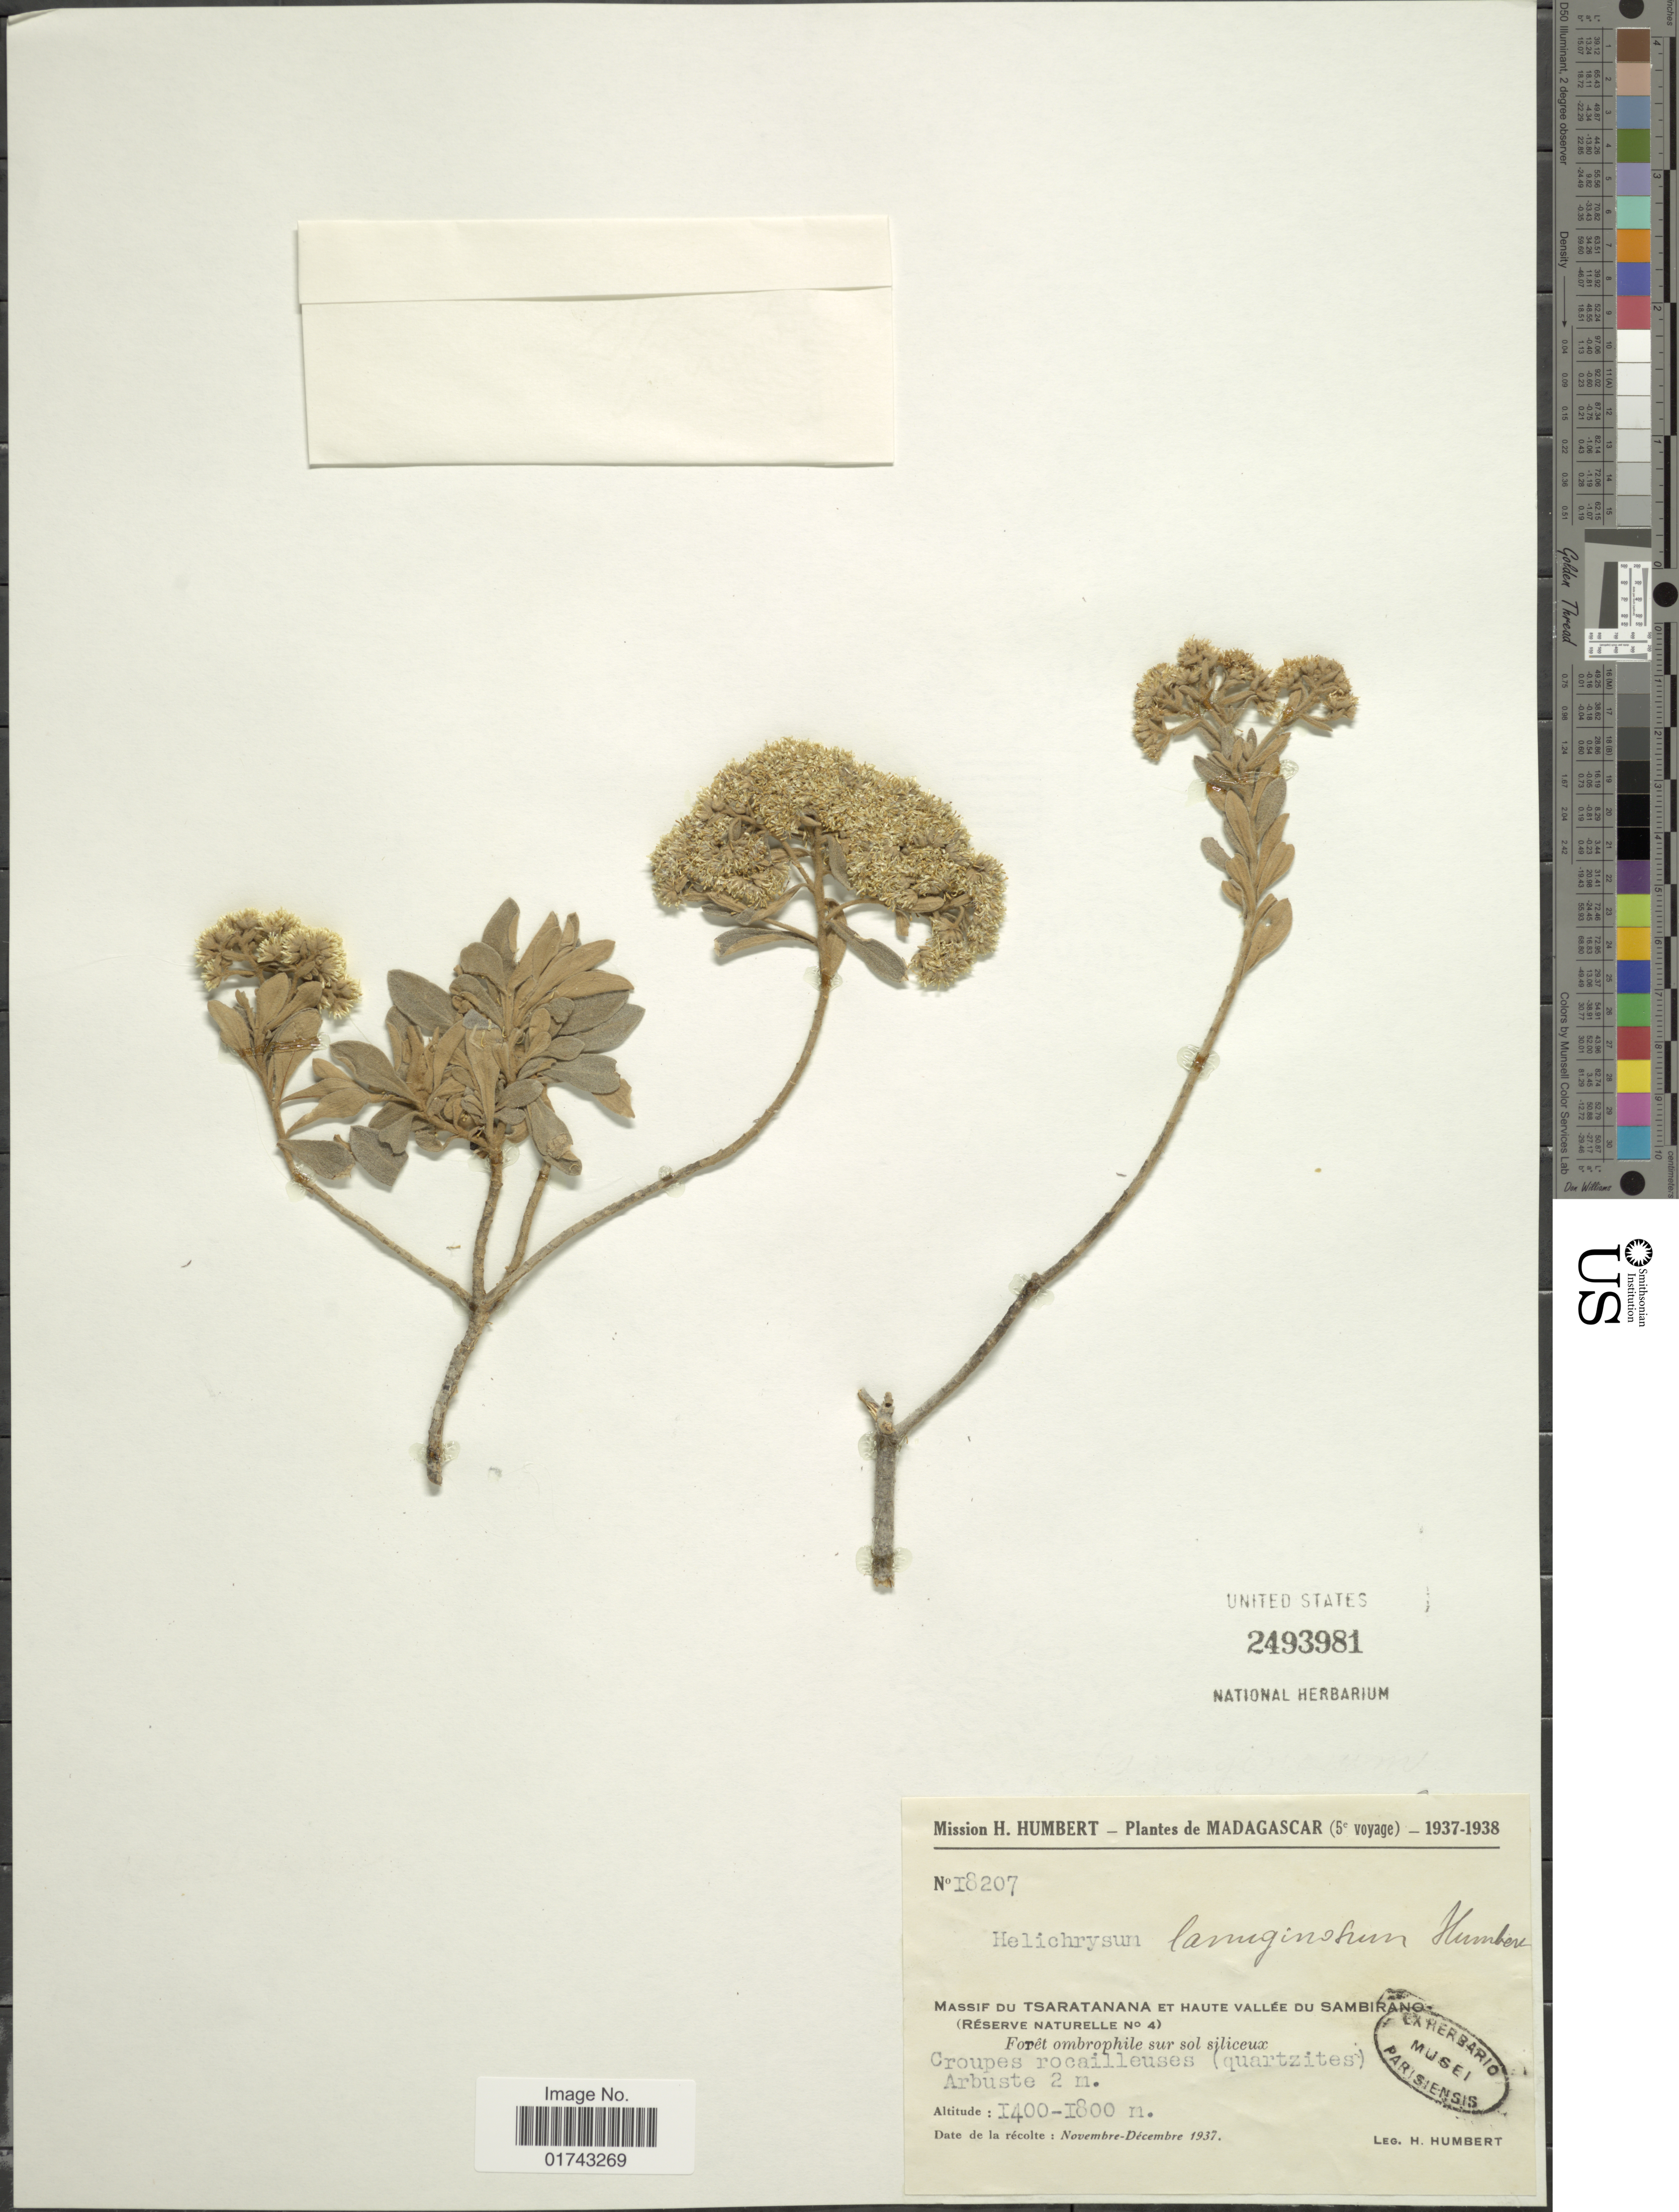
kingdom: Plantae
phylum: Tracheophyta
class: Magnoliopsida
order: Asterales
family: Asteraceae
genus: Helichrysum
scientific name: Helichrysum lanuginosum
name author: Humbert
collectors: H. Humbert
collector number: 18207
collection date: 1937-11/1937-12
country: Madagascar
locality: Massif di Tsaratanana et haute Vallee du Sambirano (Reserve Naturelle no. 4)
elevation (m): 1400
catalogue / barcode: US 2493981